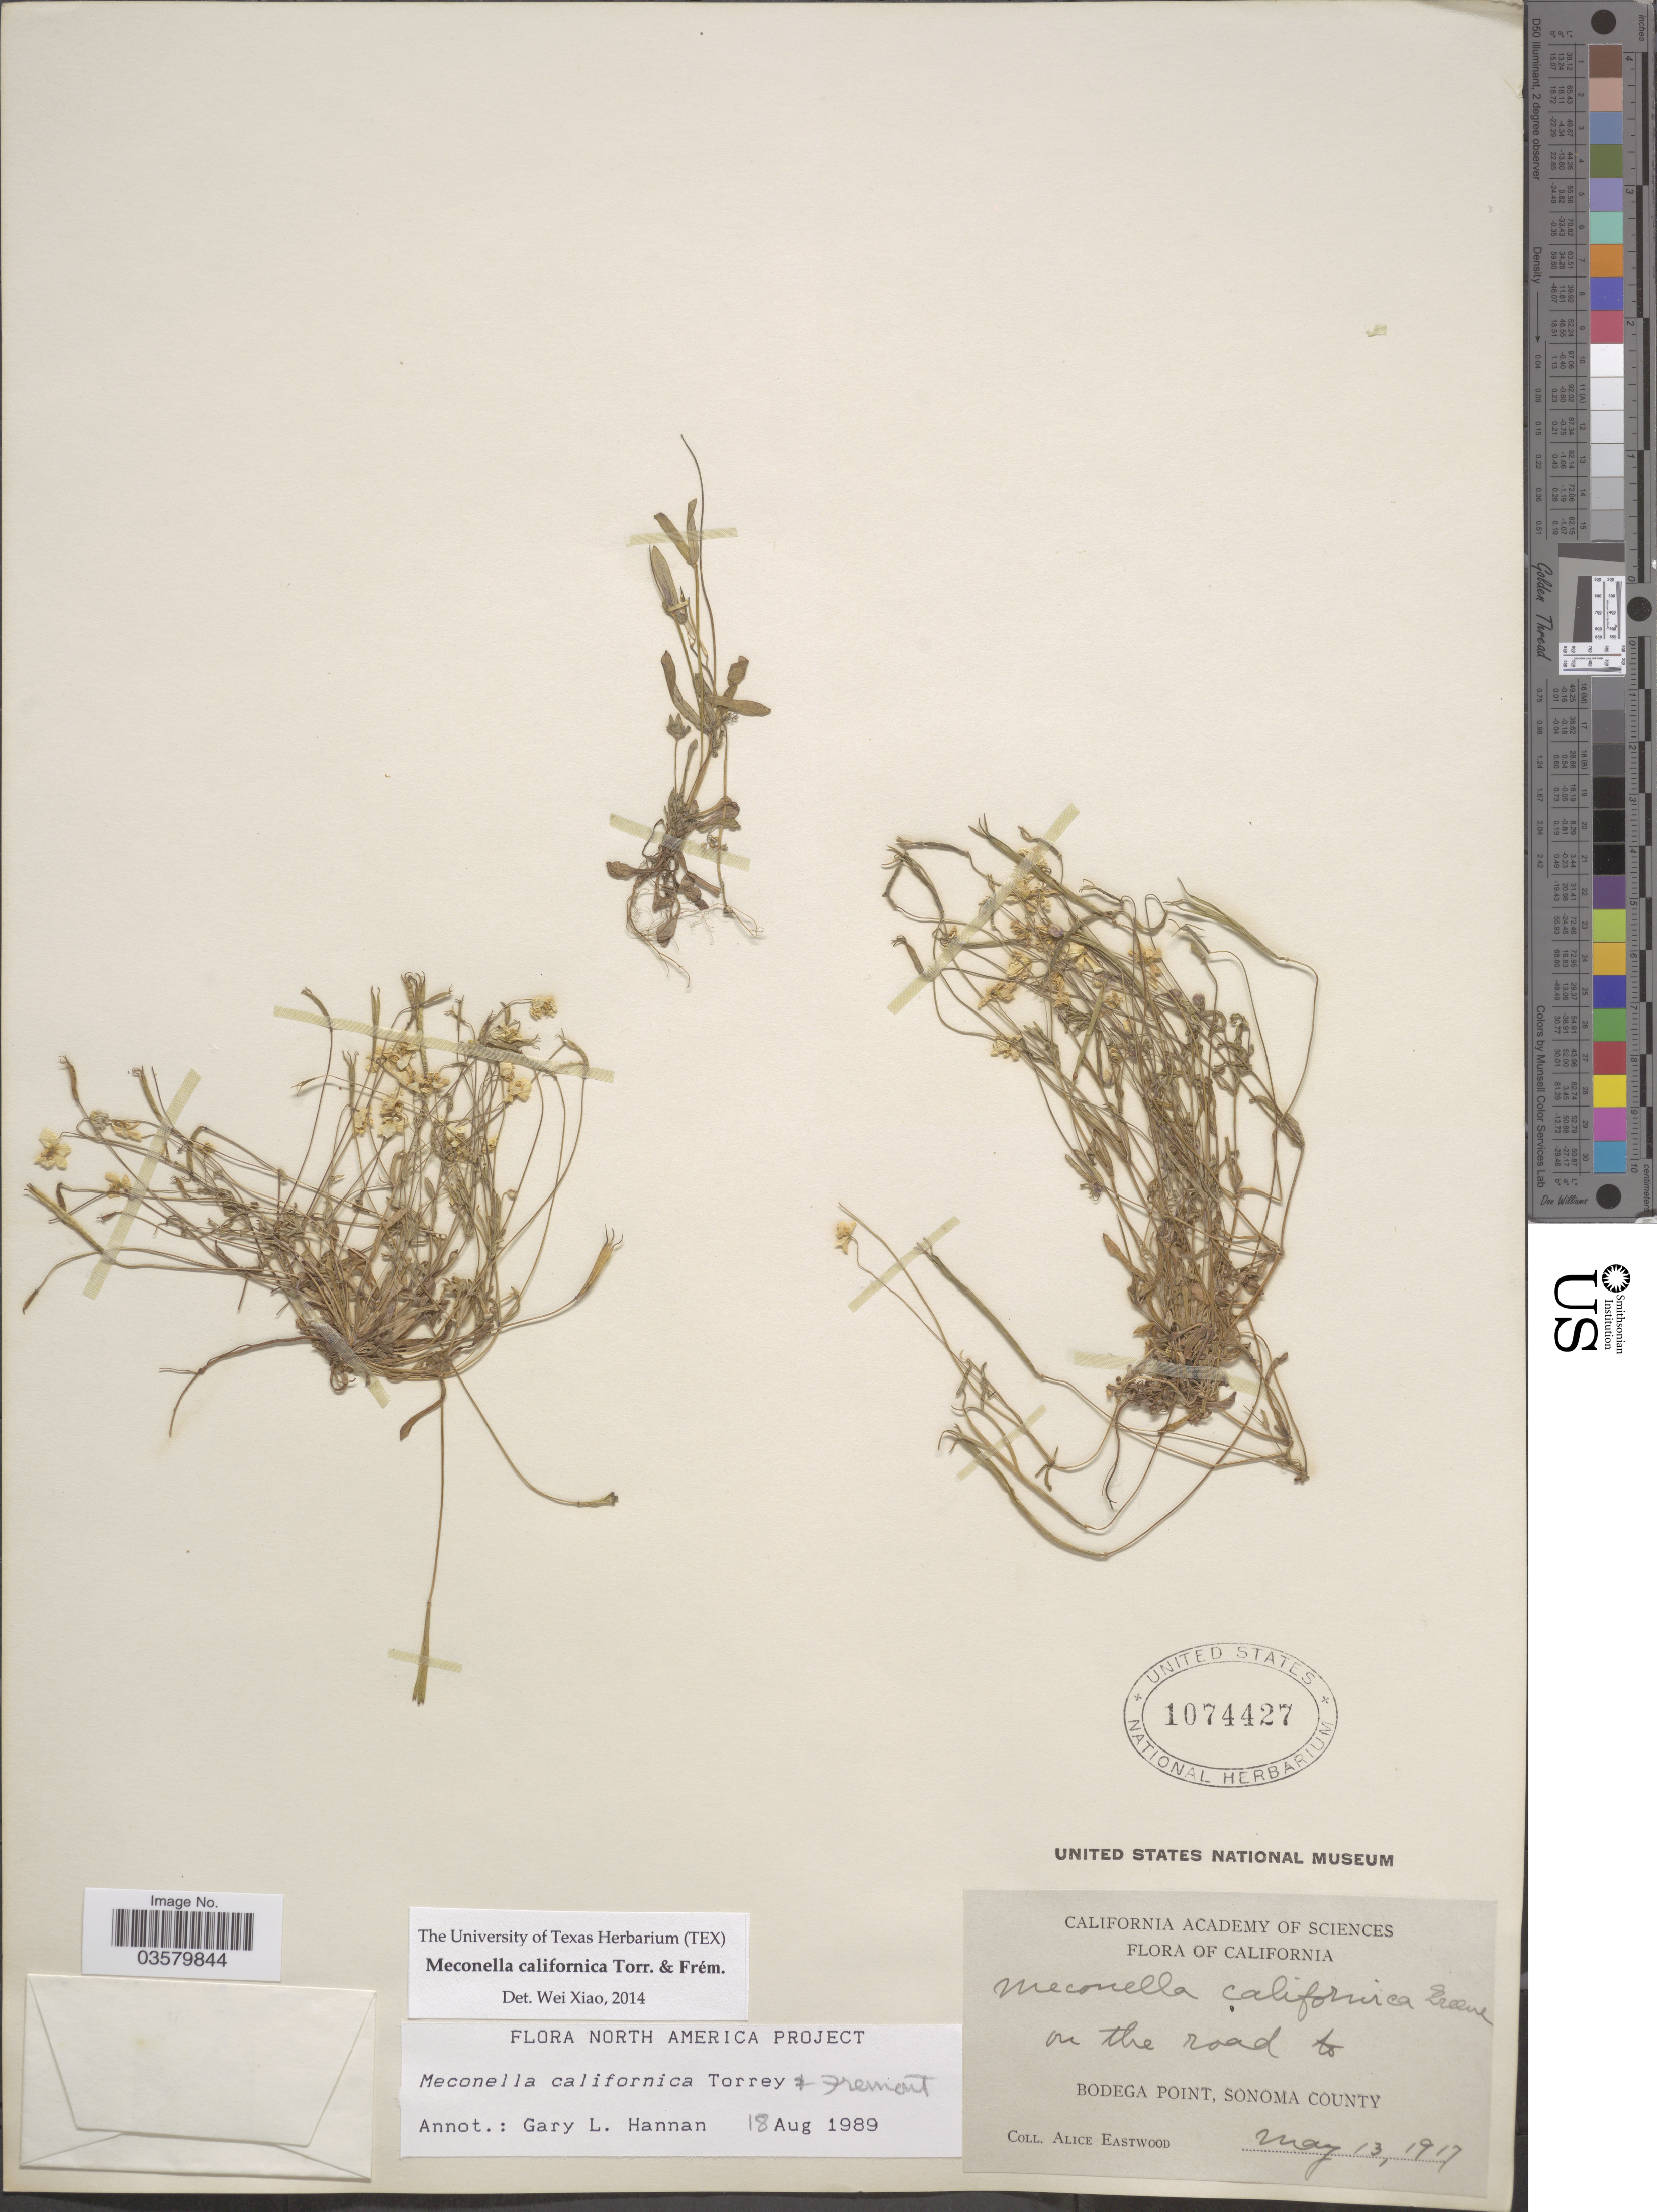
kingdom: Plantae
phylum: Tracheophyta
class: Magnoliopsida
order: Ranunculales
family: Papaveraceae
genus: Meconella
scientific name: Meconella californica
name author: Torr. & Frém.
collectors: A. Eastwood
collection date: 1917-05-13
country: United States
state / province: California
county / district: Sonoma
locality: On the road to Bodega Point, Sonoma County.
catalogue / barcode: US 1074427